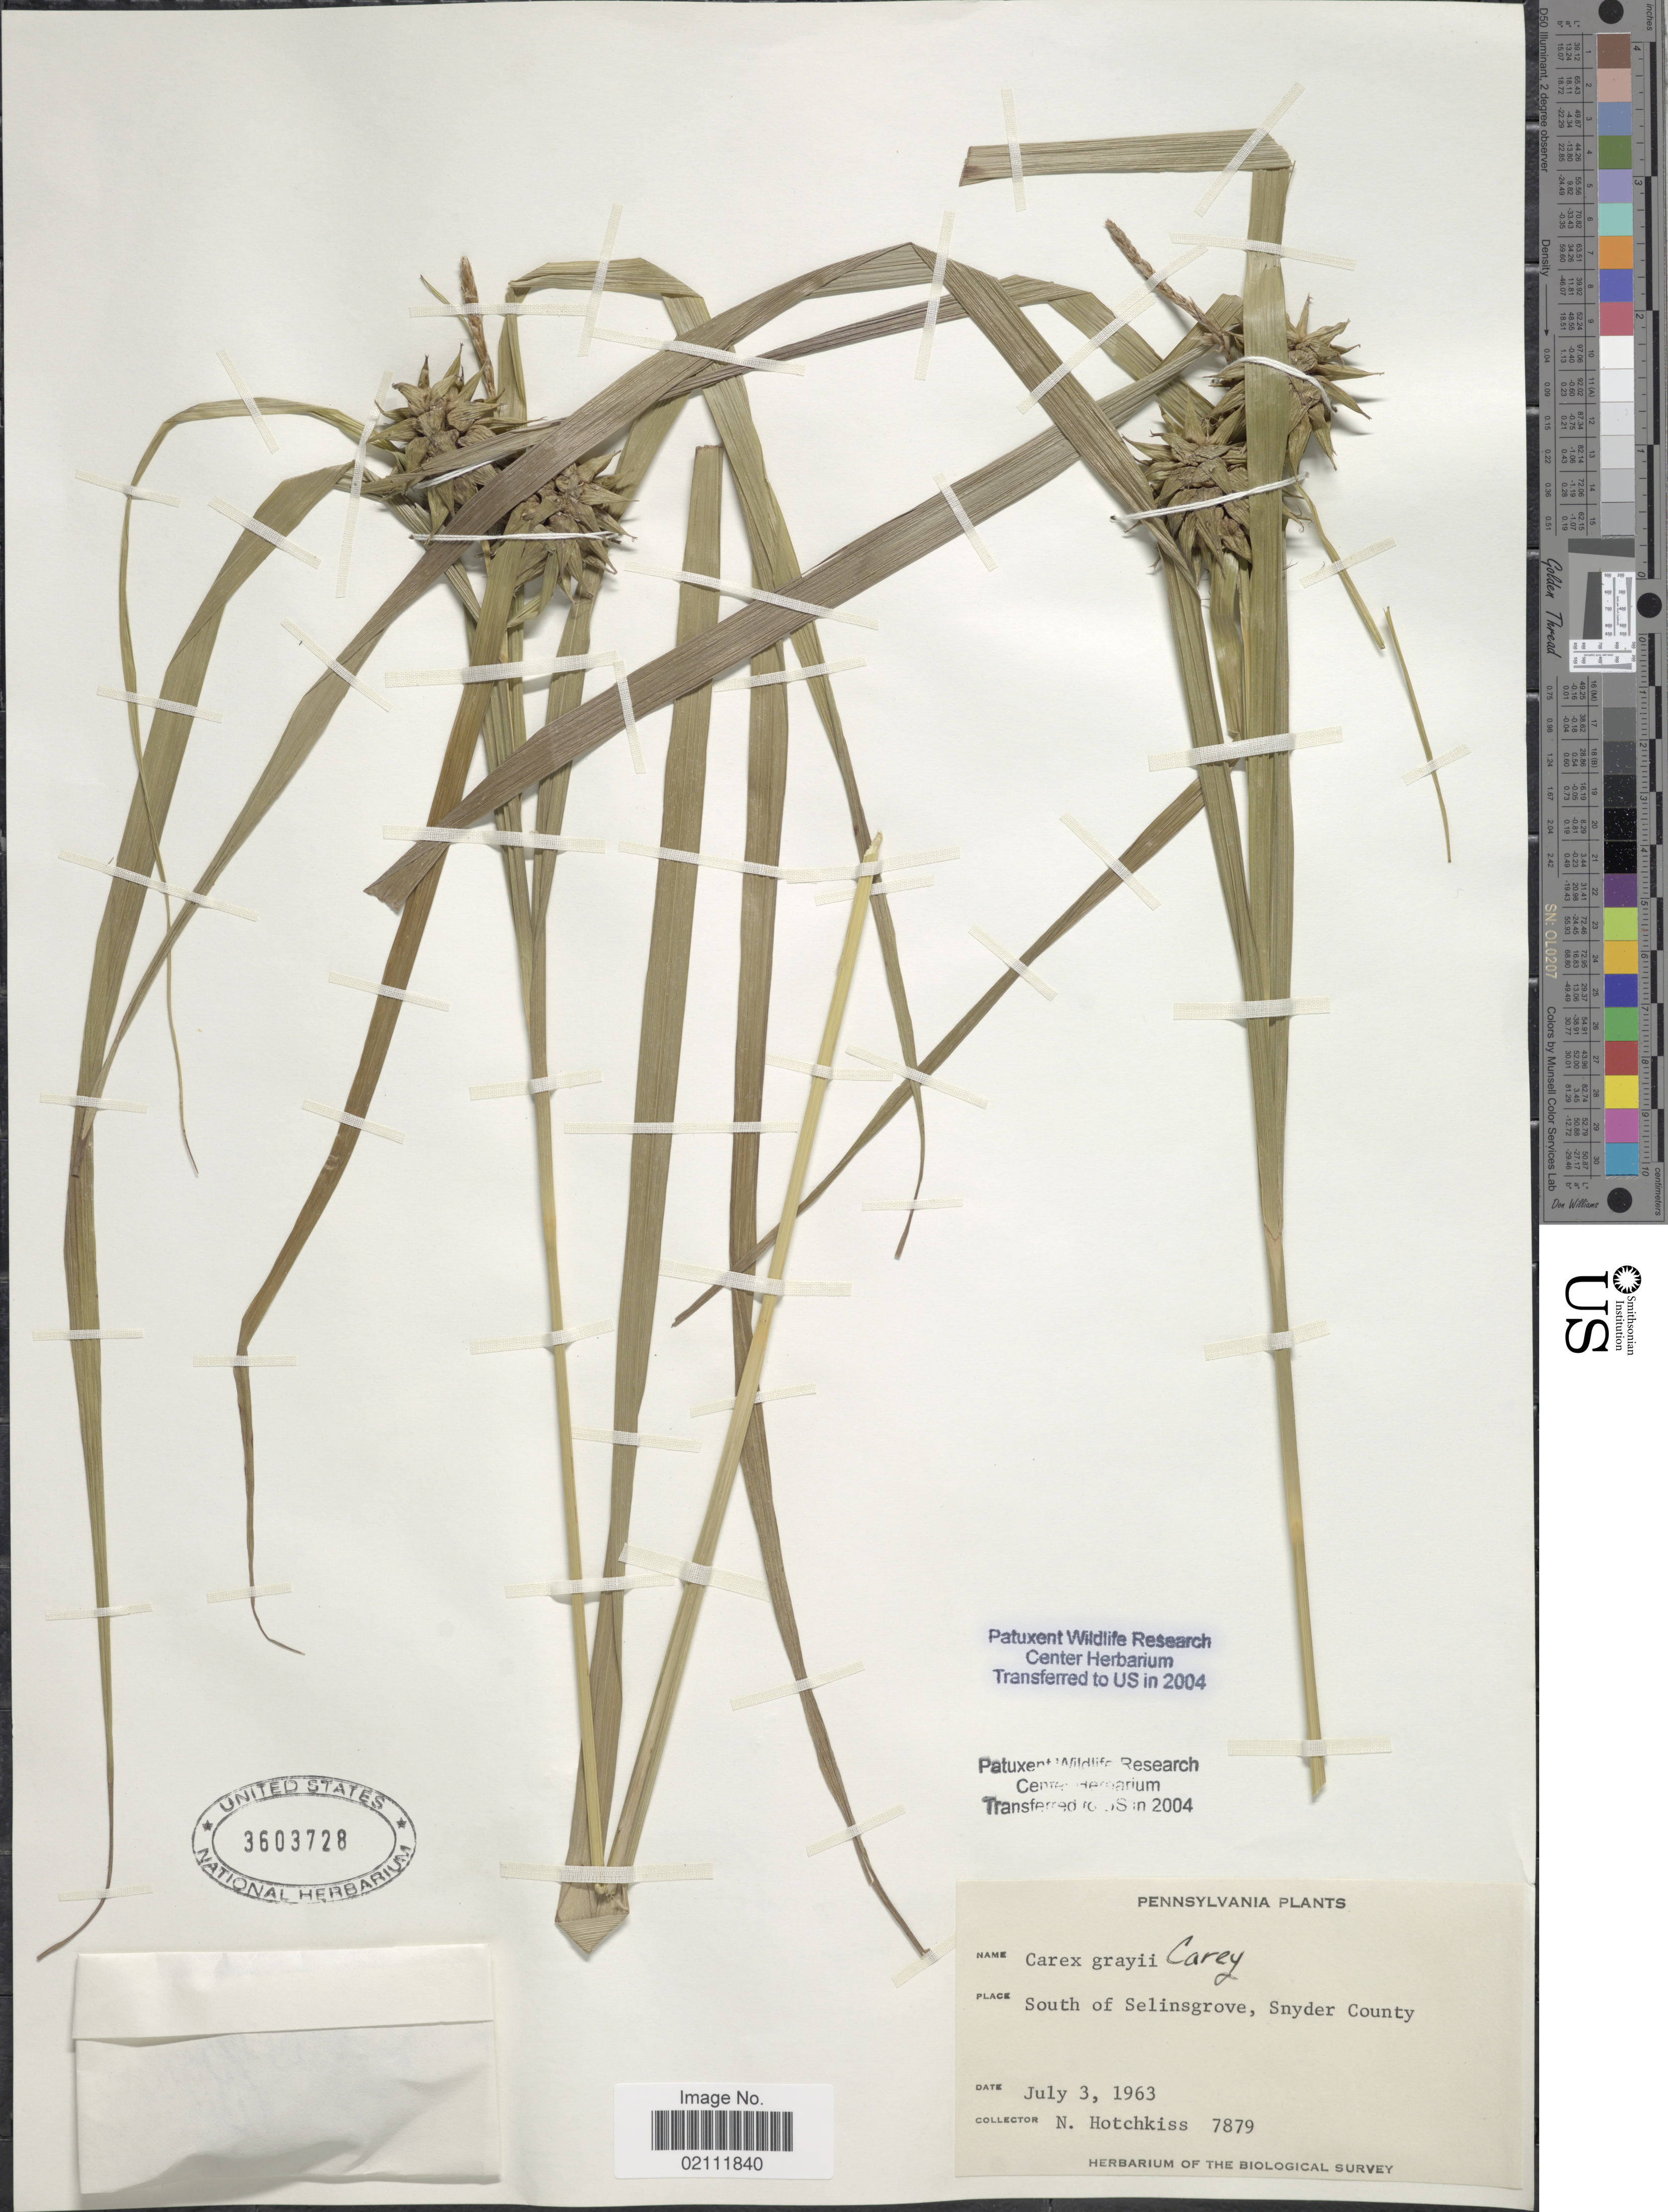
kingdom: Plantae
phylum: Tracheophyta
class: Liliopsida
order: Poales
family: Cyperaceae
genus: Carex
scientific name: Carex grayi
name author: J. Carey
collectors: N. Hotchkiss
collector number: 7879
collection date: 1963-07-03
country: United States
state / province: Pennsylvania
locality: South of Selinsgrove, Snyder County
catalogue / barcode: US 3603728